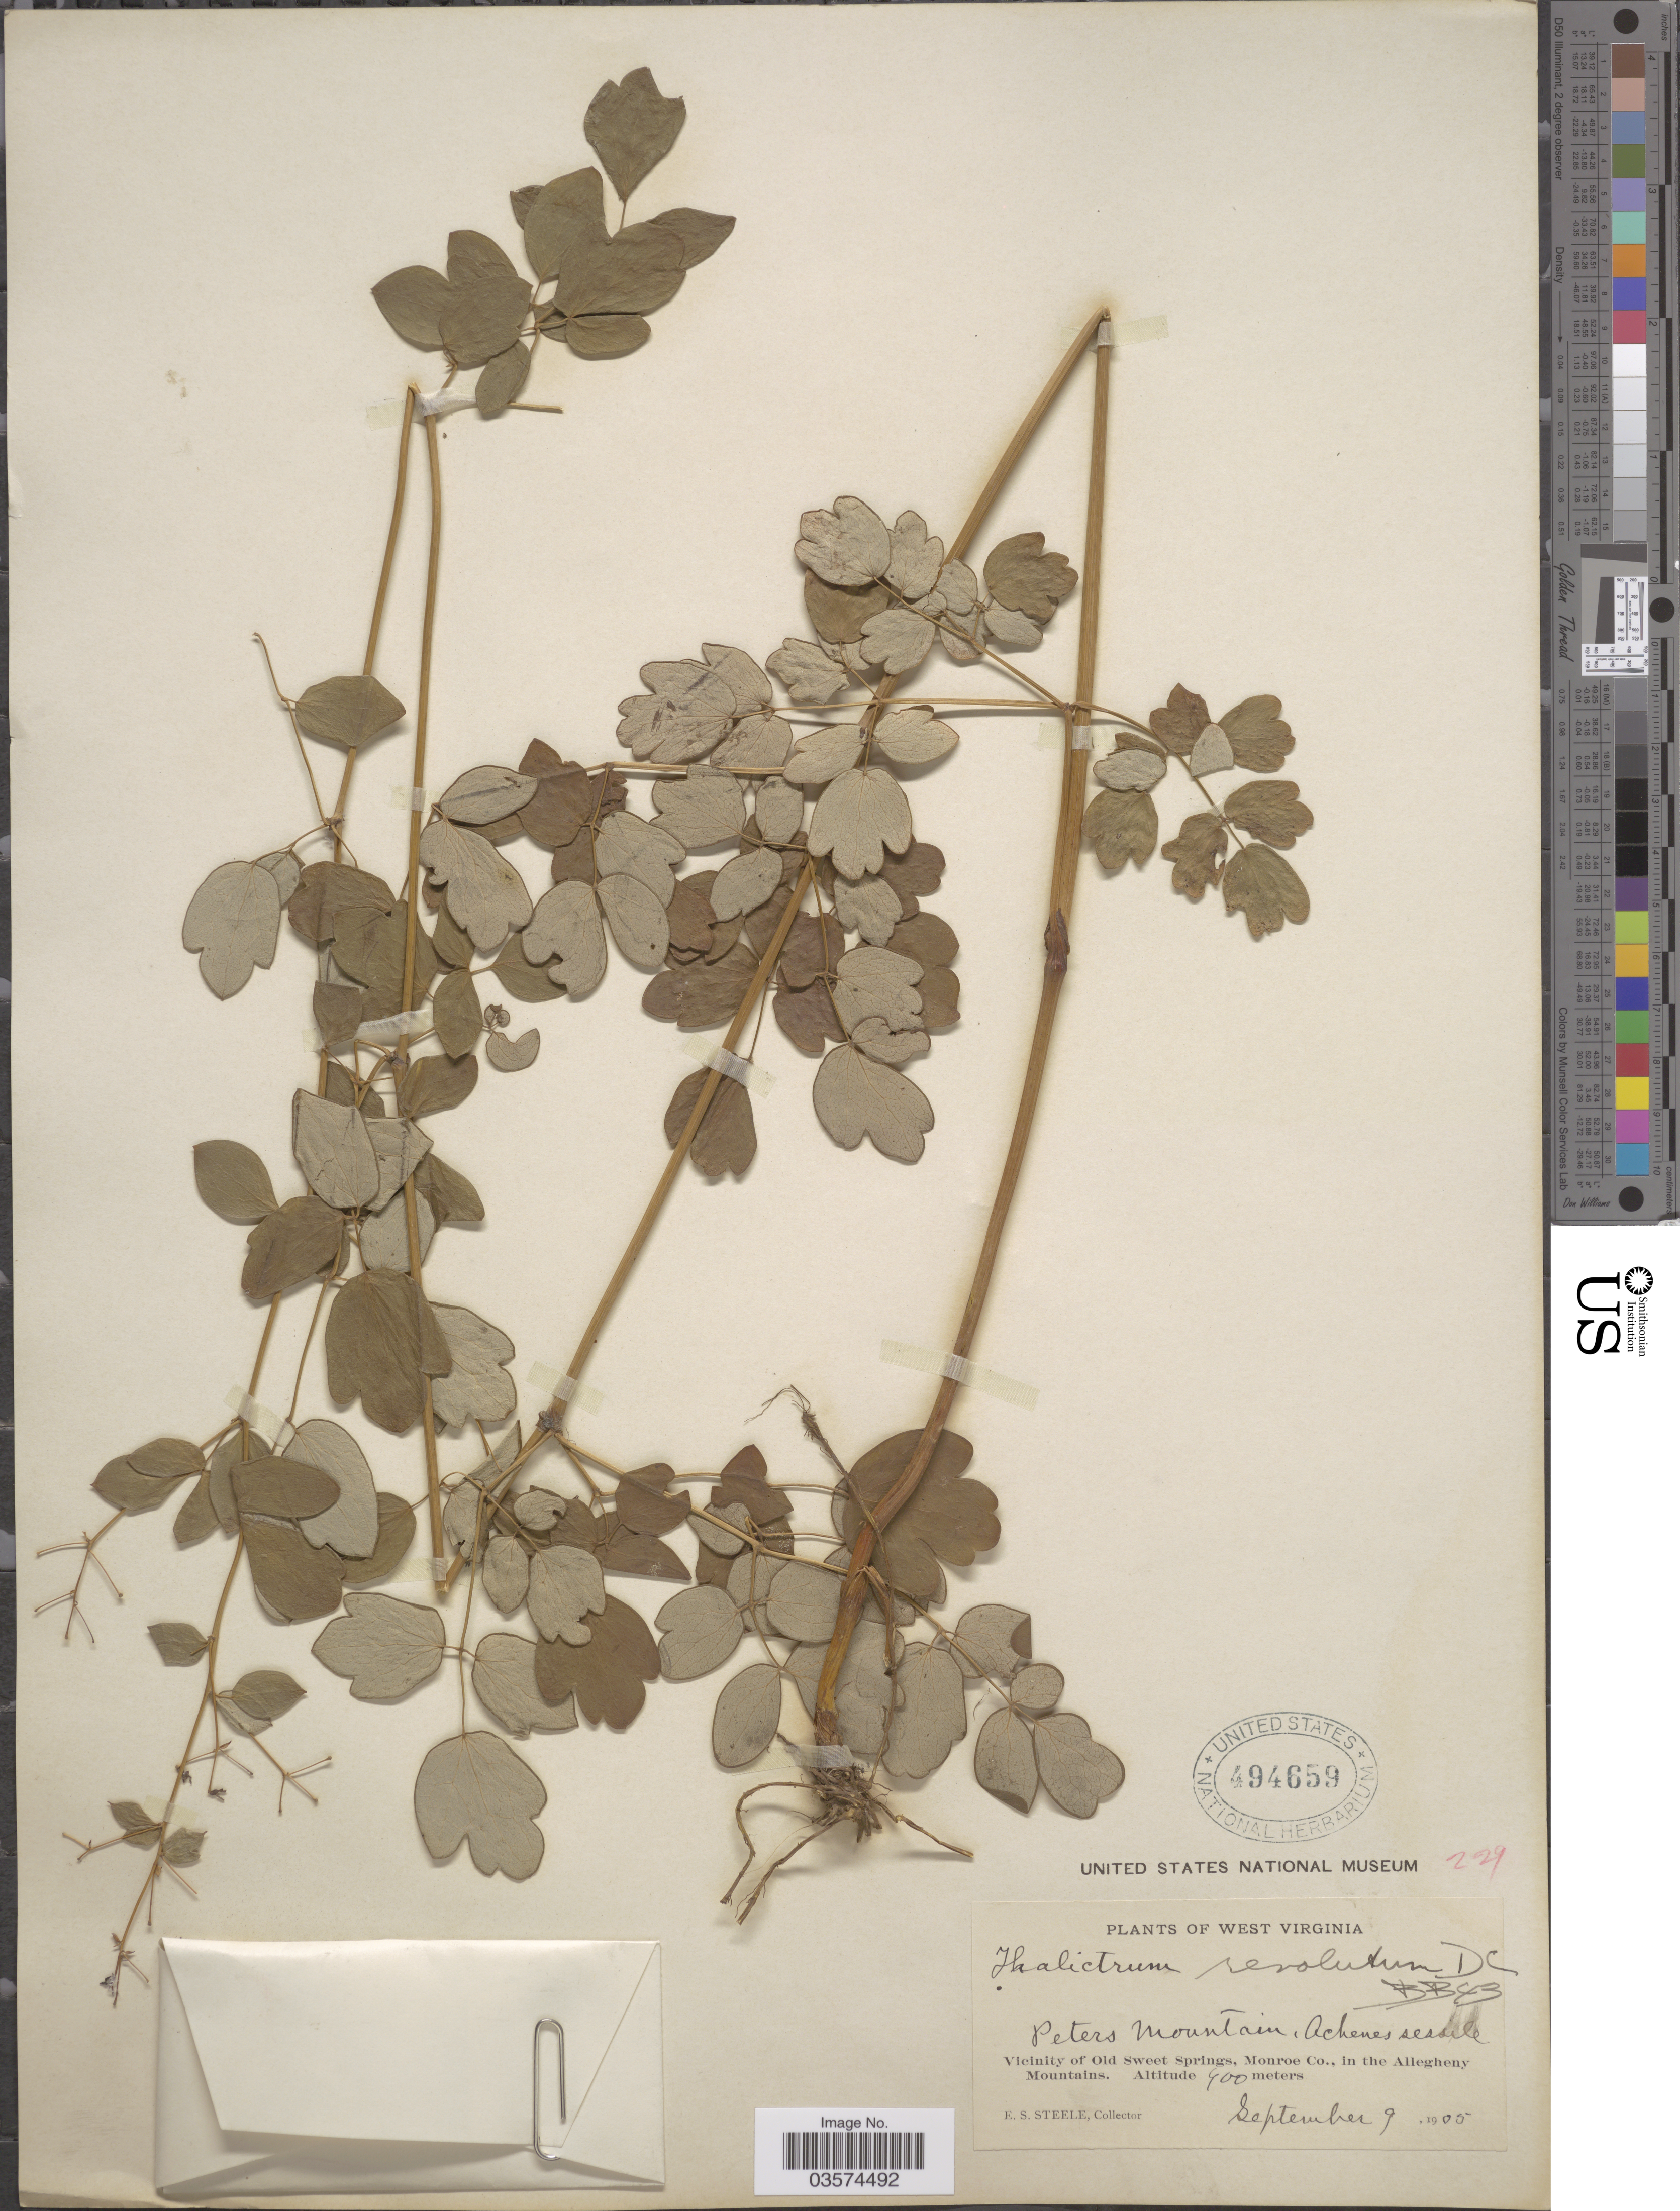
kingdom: Plantae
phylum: Tracheophyta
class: Magnoliopsida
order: Ranunculales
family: Ranunculaceae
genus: Thalictrum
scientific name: Thalictrum amphibolum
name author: Greene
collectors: E. Steele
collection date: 1905-09-09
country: United States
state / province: West Virginia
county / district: Monroe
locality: Peters Mountain. Vicinity of Old Sweet Springs, Monroe Co., in the Allegheny Mountains.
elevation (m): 400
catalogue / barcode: US 494659